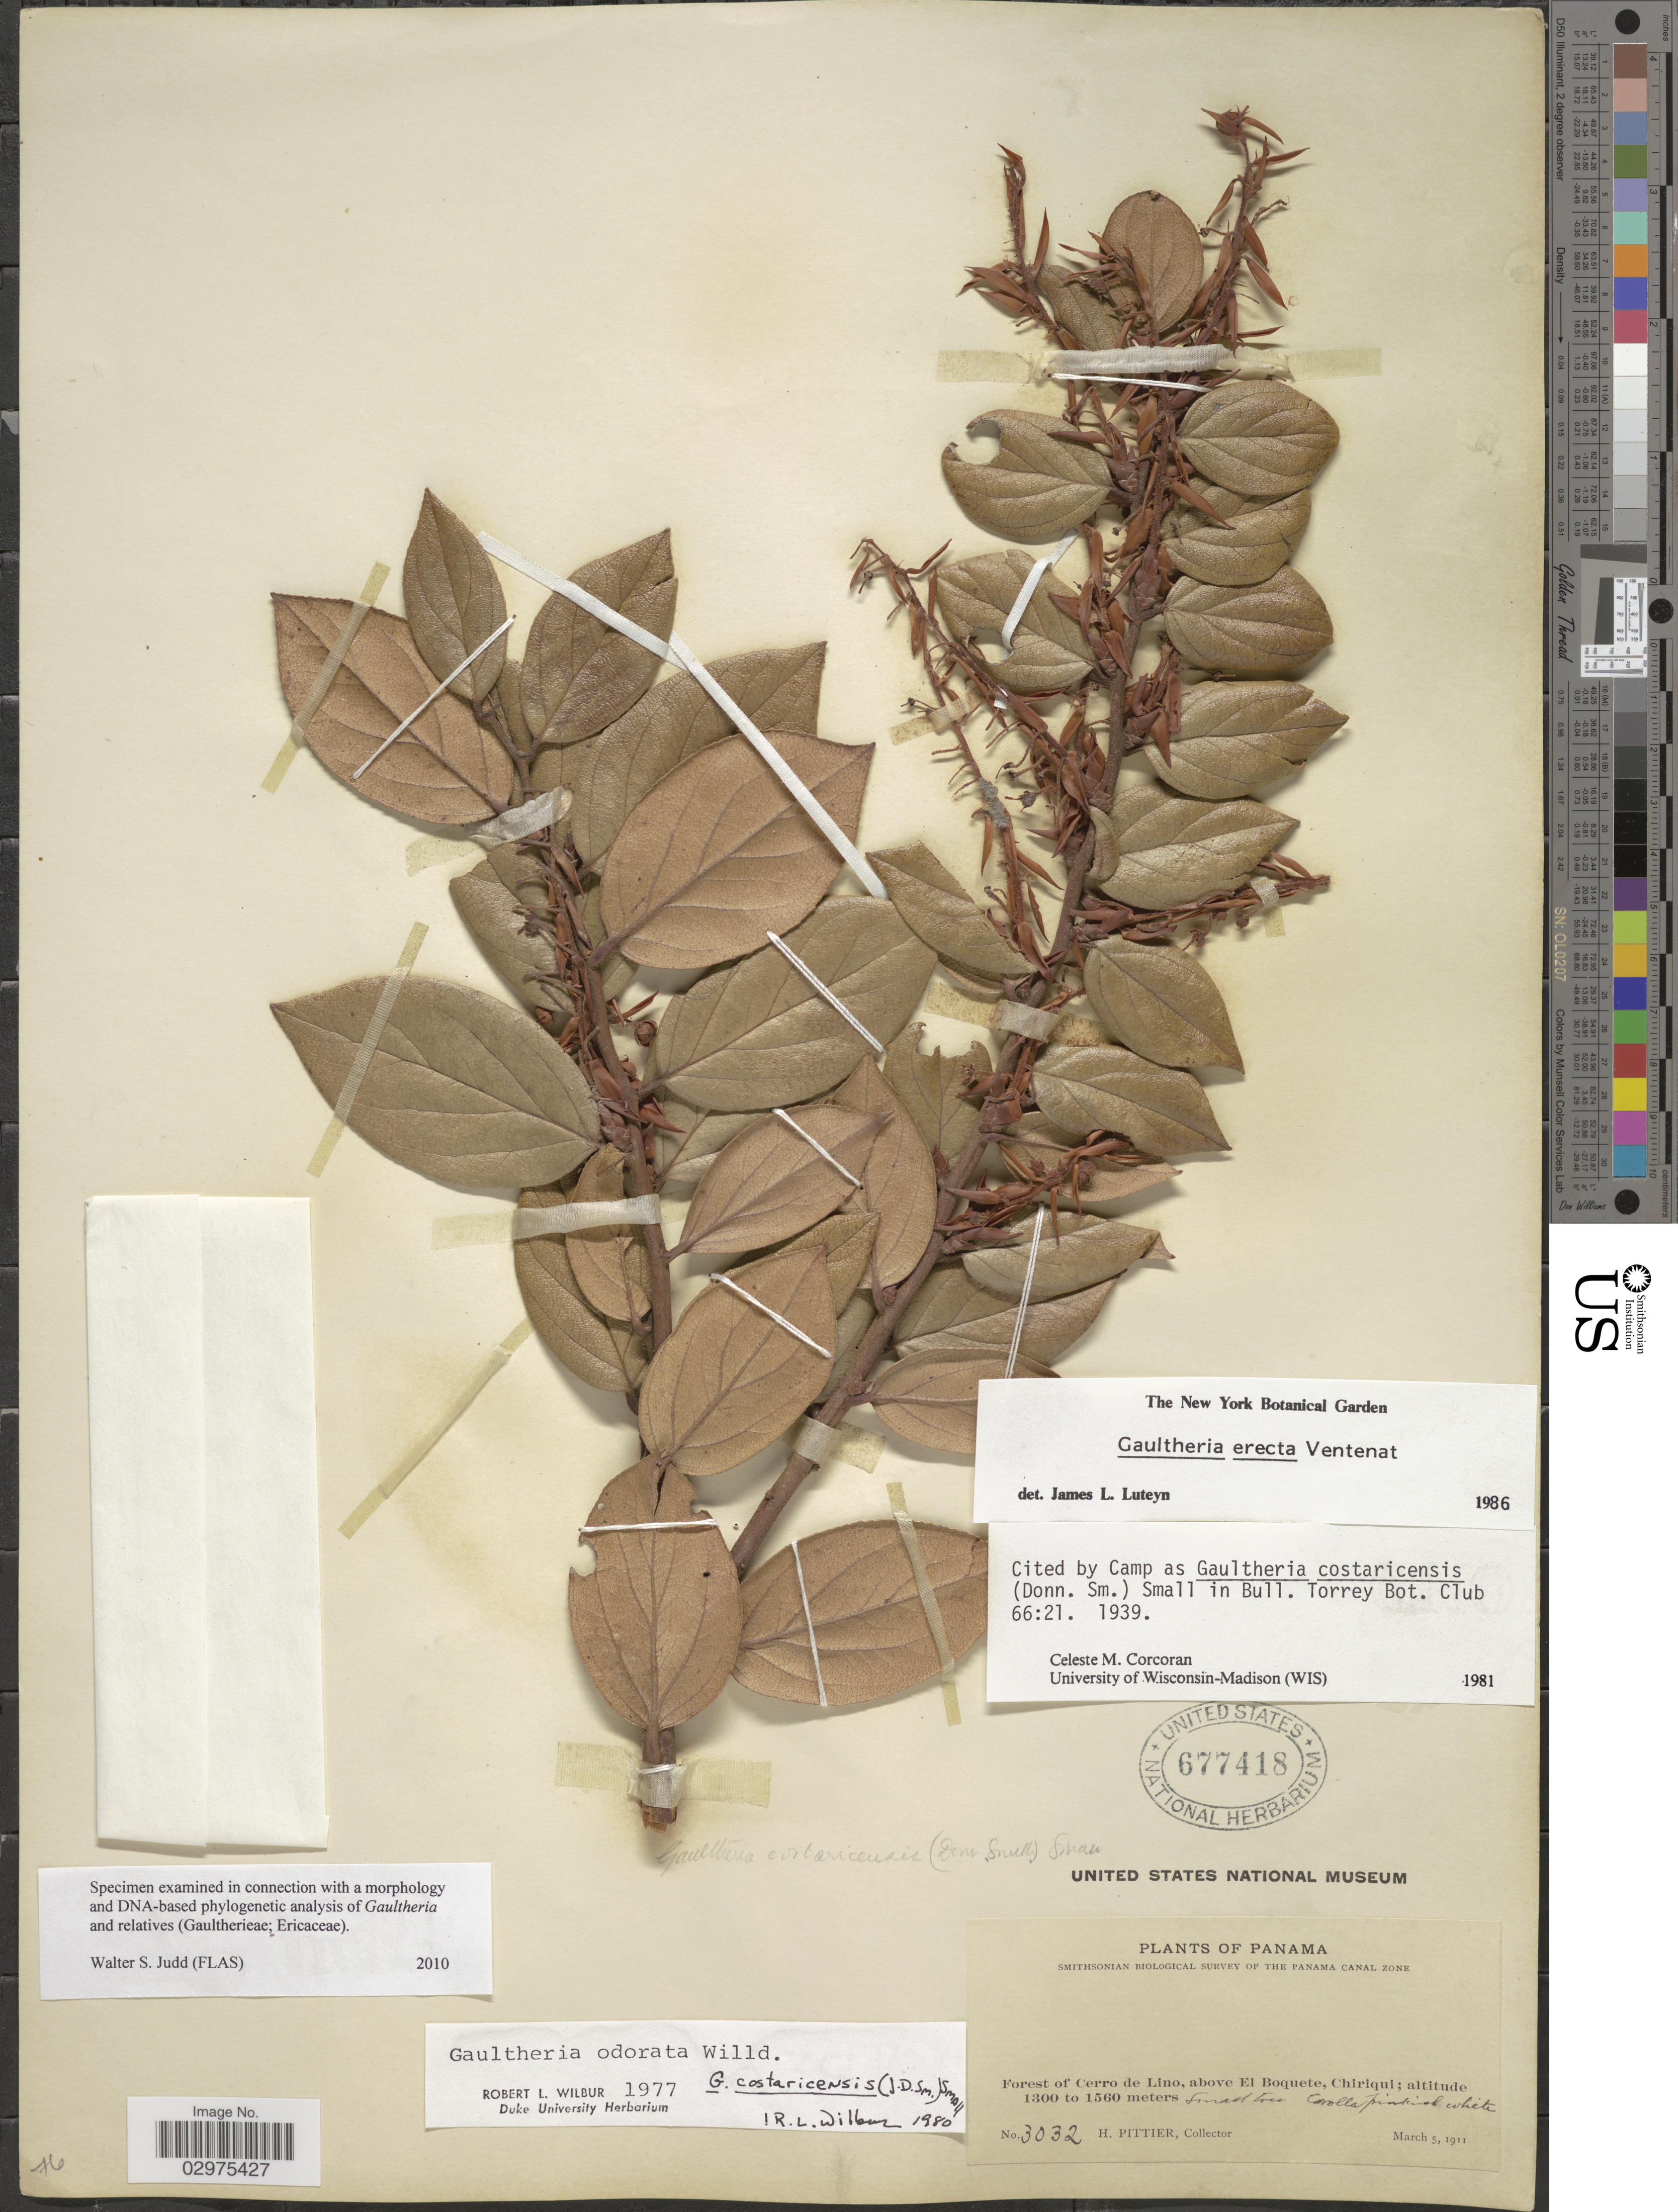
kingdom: Plantae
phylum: Tracheophyta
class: Magnoliopsida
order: Ericales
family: Ericaceae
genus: Gaultheria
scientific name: Gaultheria erecta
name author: Vent.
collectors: H. F. Pittier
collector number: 3032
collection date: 1911-03-05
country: Panama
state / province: Chiriqui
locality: Forest of Cerro de Lino, above El Boquete.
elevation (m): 1300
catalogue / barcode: US 677418